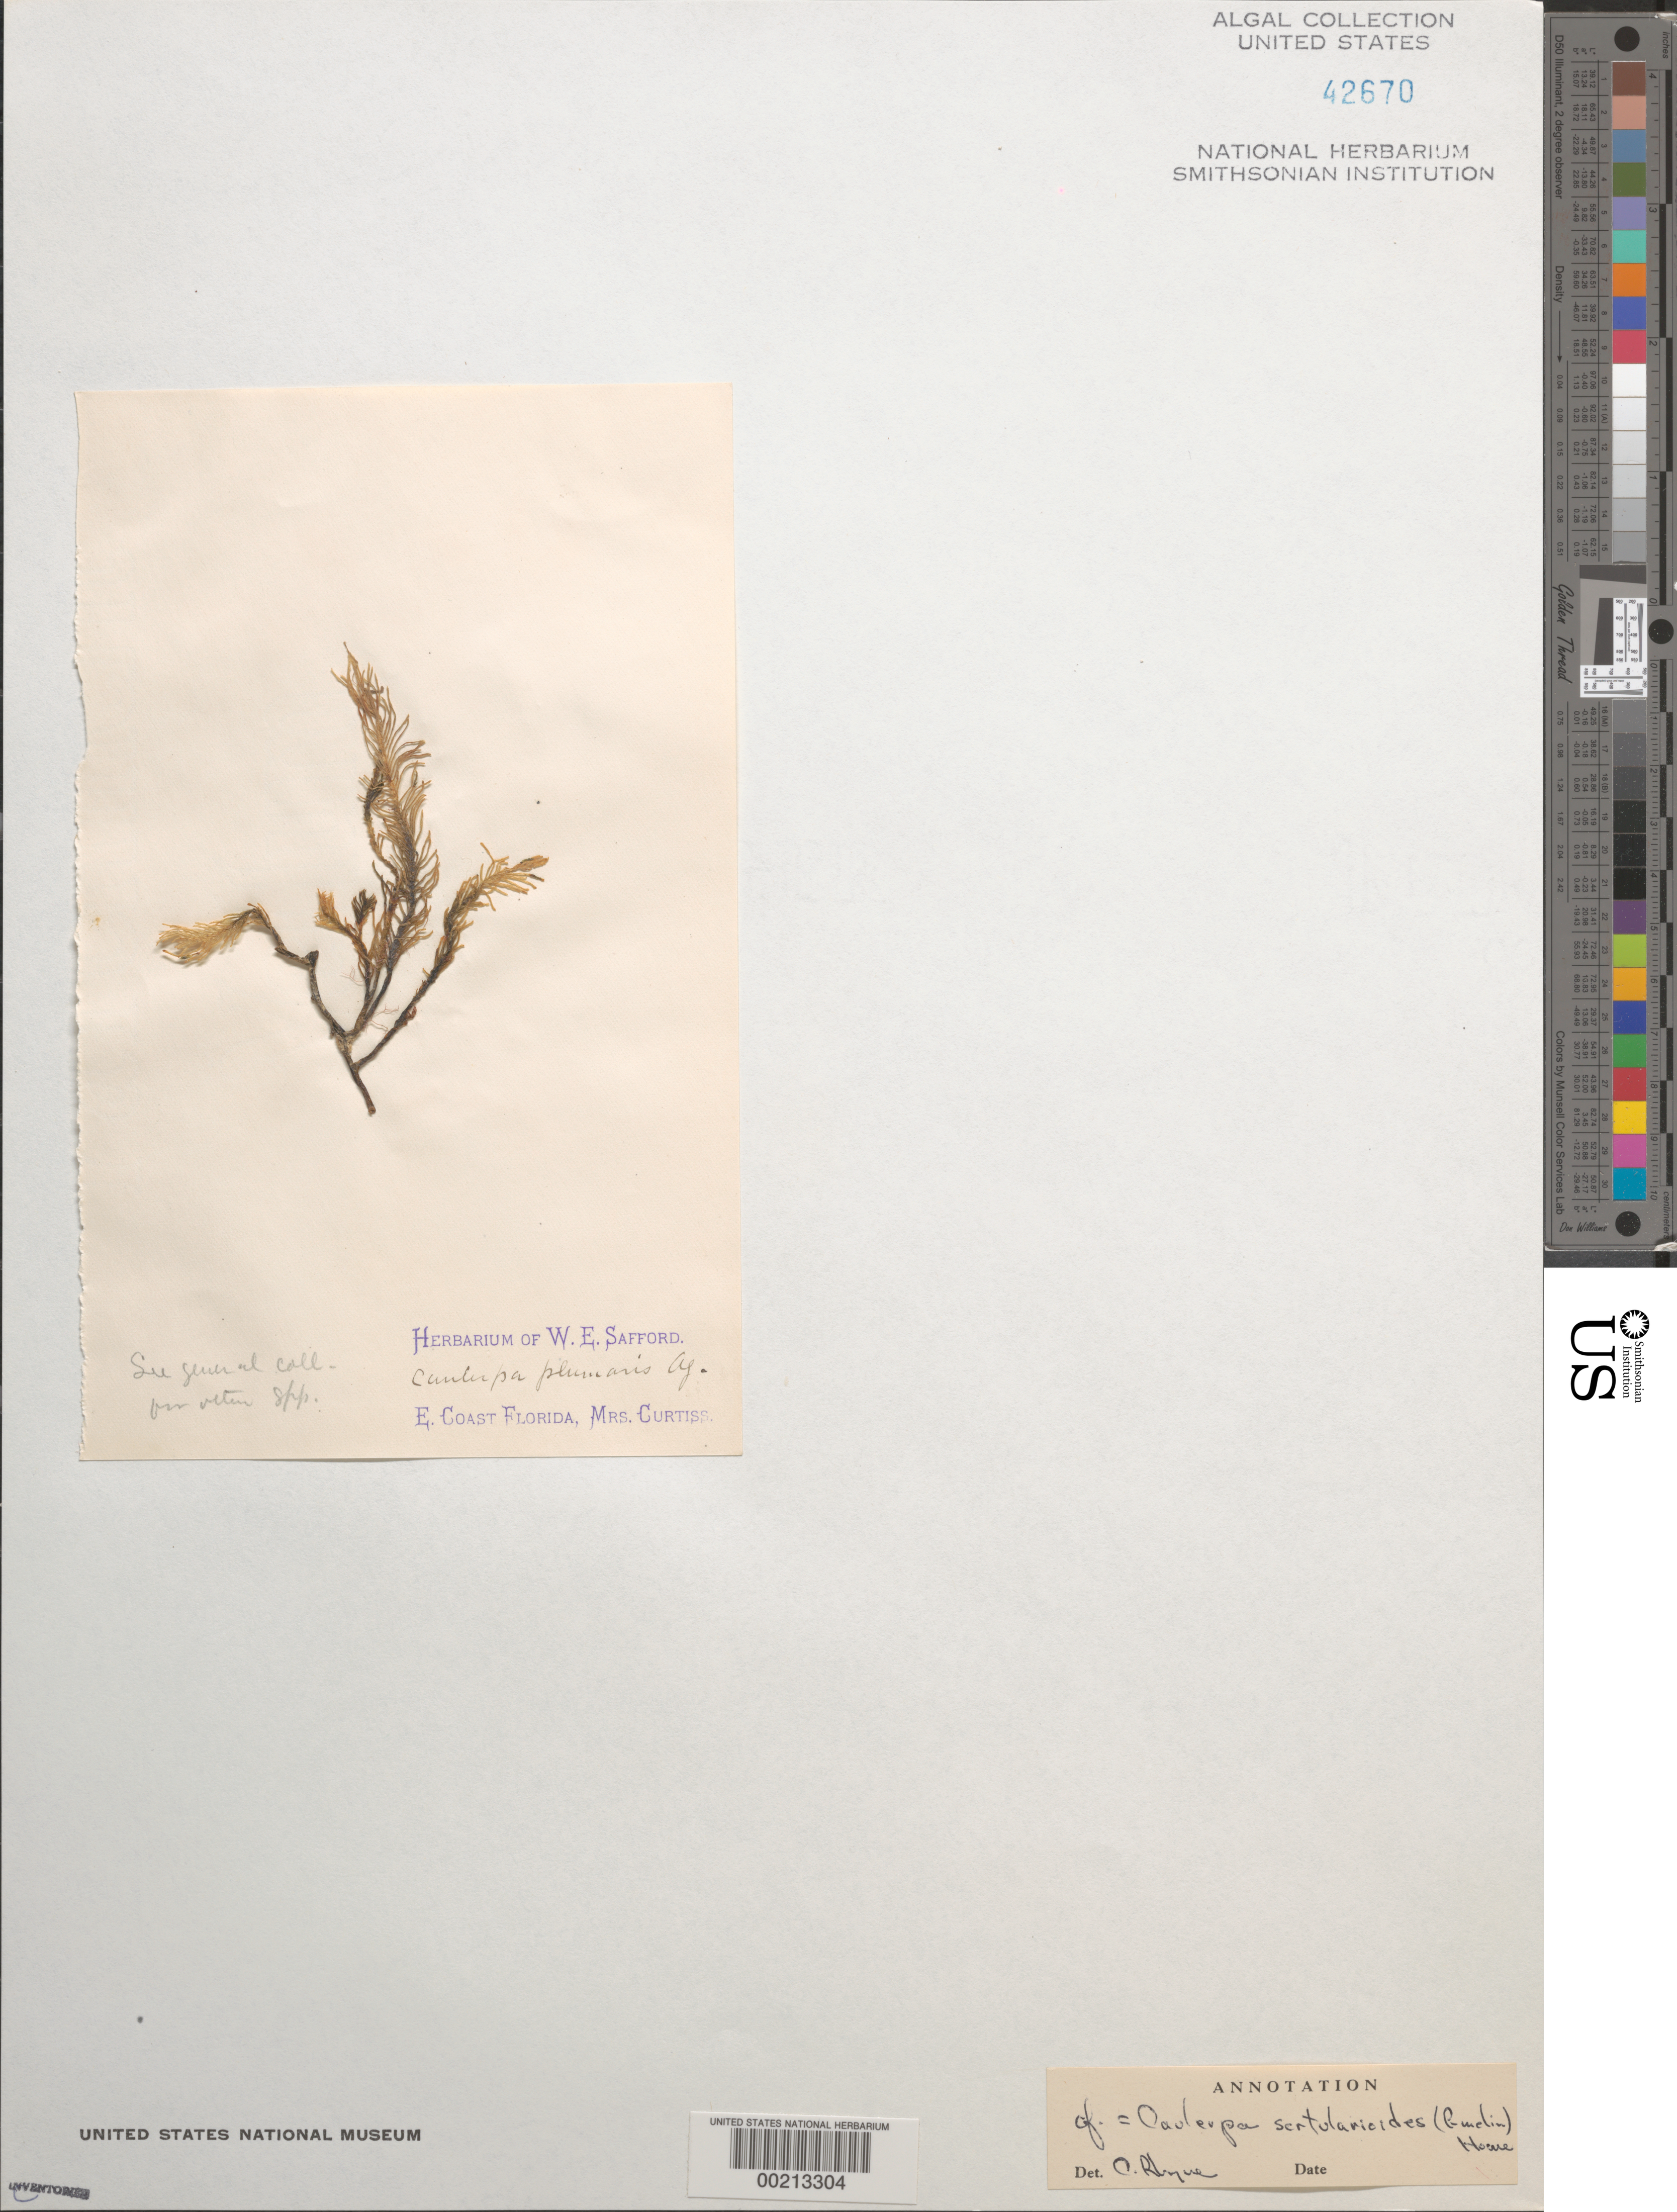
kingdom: Plantae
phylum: Chlorophyta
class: Ulvophyceae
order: Bryopsidales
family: Caulerpaceae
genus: Caulerpa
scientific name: Caulerpa sertularioides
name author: (S.G. Gmel.) M. Howe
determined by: Rhyne, C. F.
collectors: F. A. Curtiss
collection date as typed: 18--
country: United States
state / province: Florida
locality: East coast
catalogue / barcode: US 42670